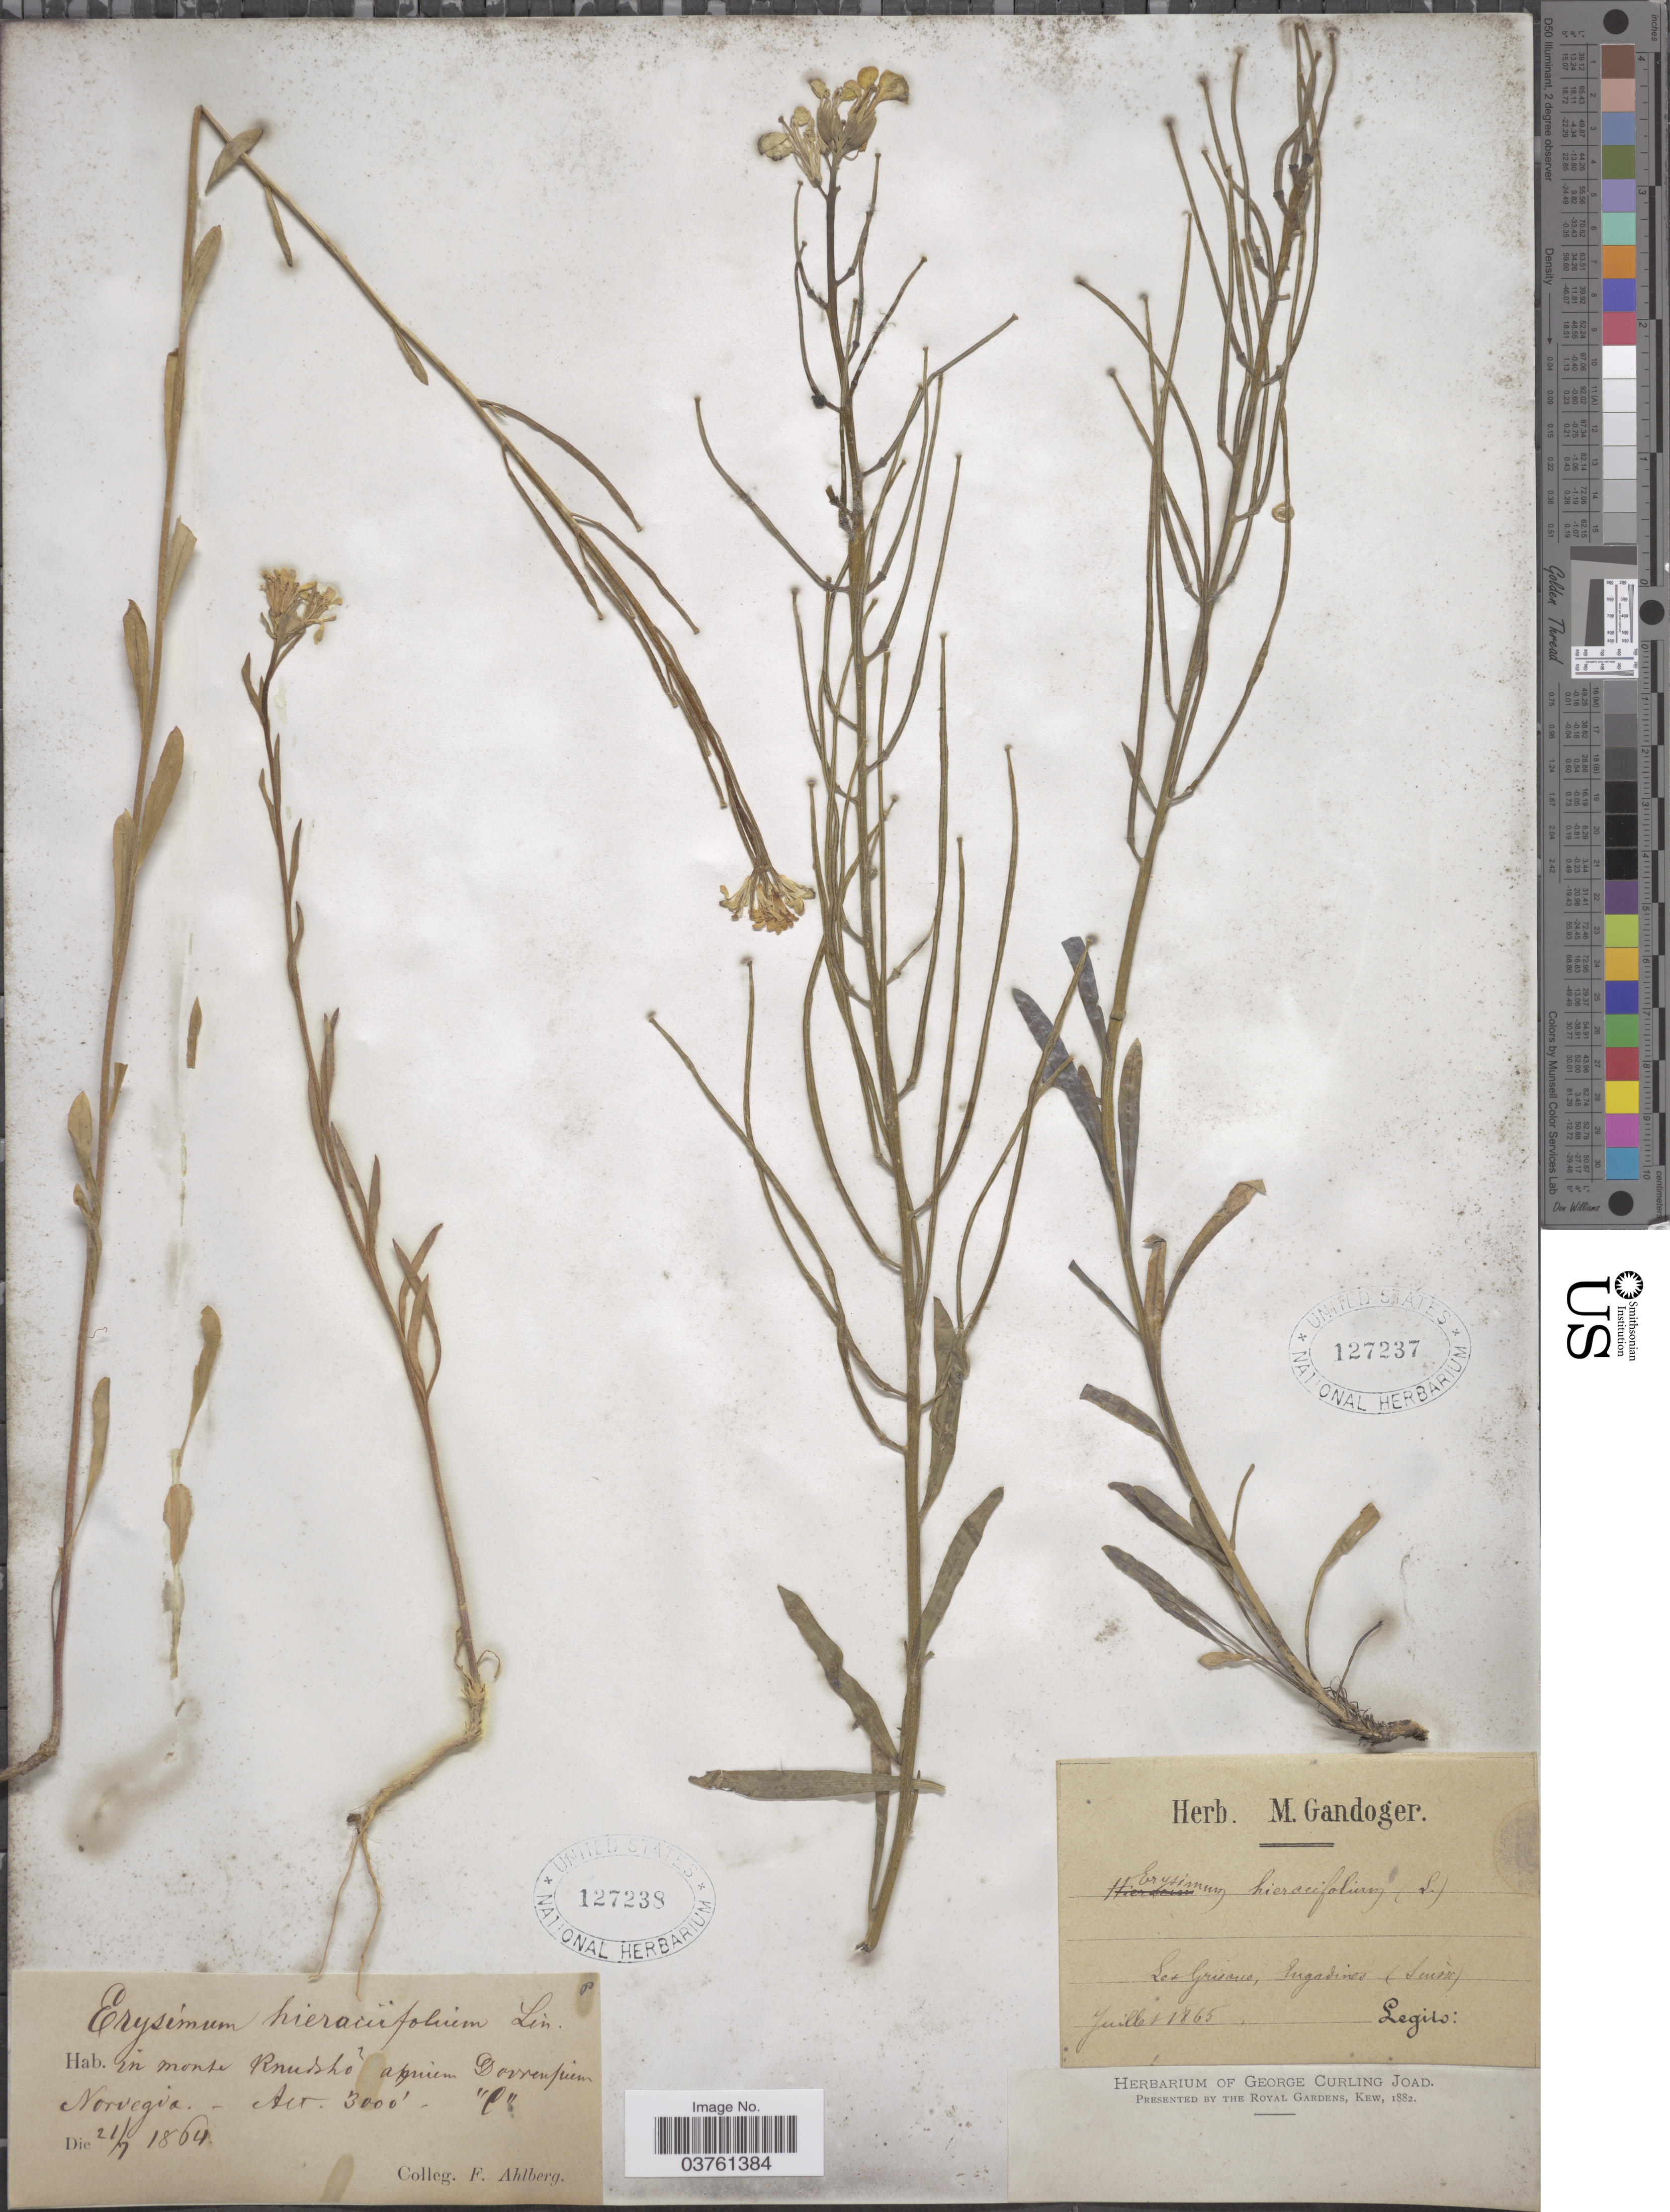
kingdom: Plantae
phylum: Tracheophyta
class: Magnoliopsida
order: Brassicales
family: Brassicaceae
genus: Erysimum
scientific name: Erysimum hieraciifolium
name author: L.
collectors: F. Ahlberg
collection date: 1864-07-21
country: Norway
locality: In monte Knudsho alpium Dovrensium.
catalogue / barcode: US 127238